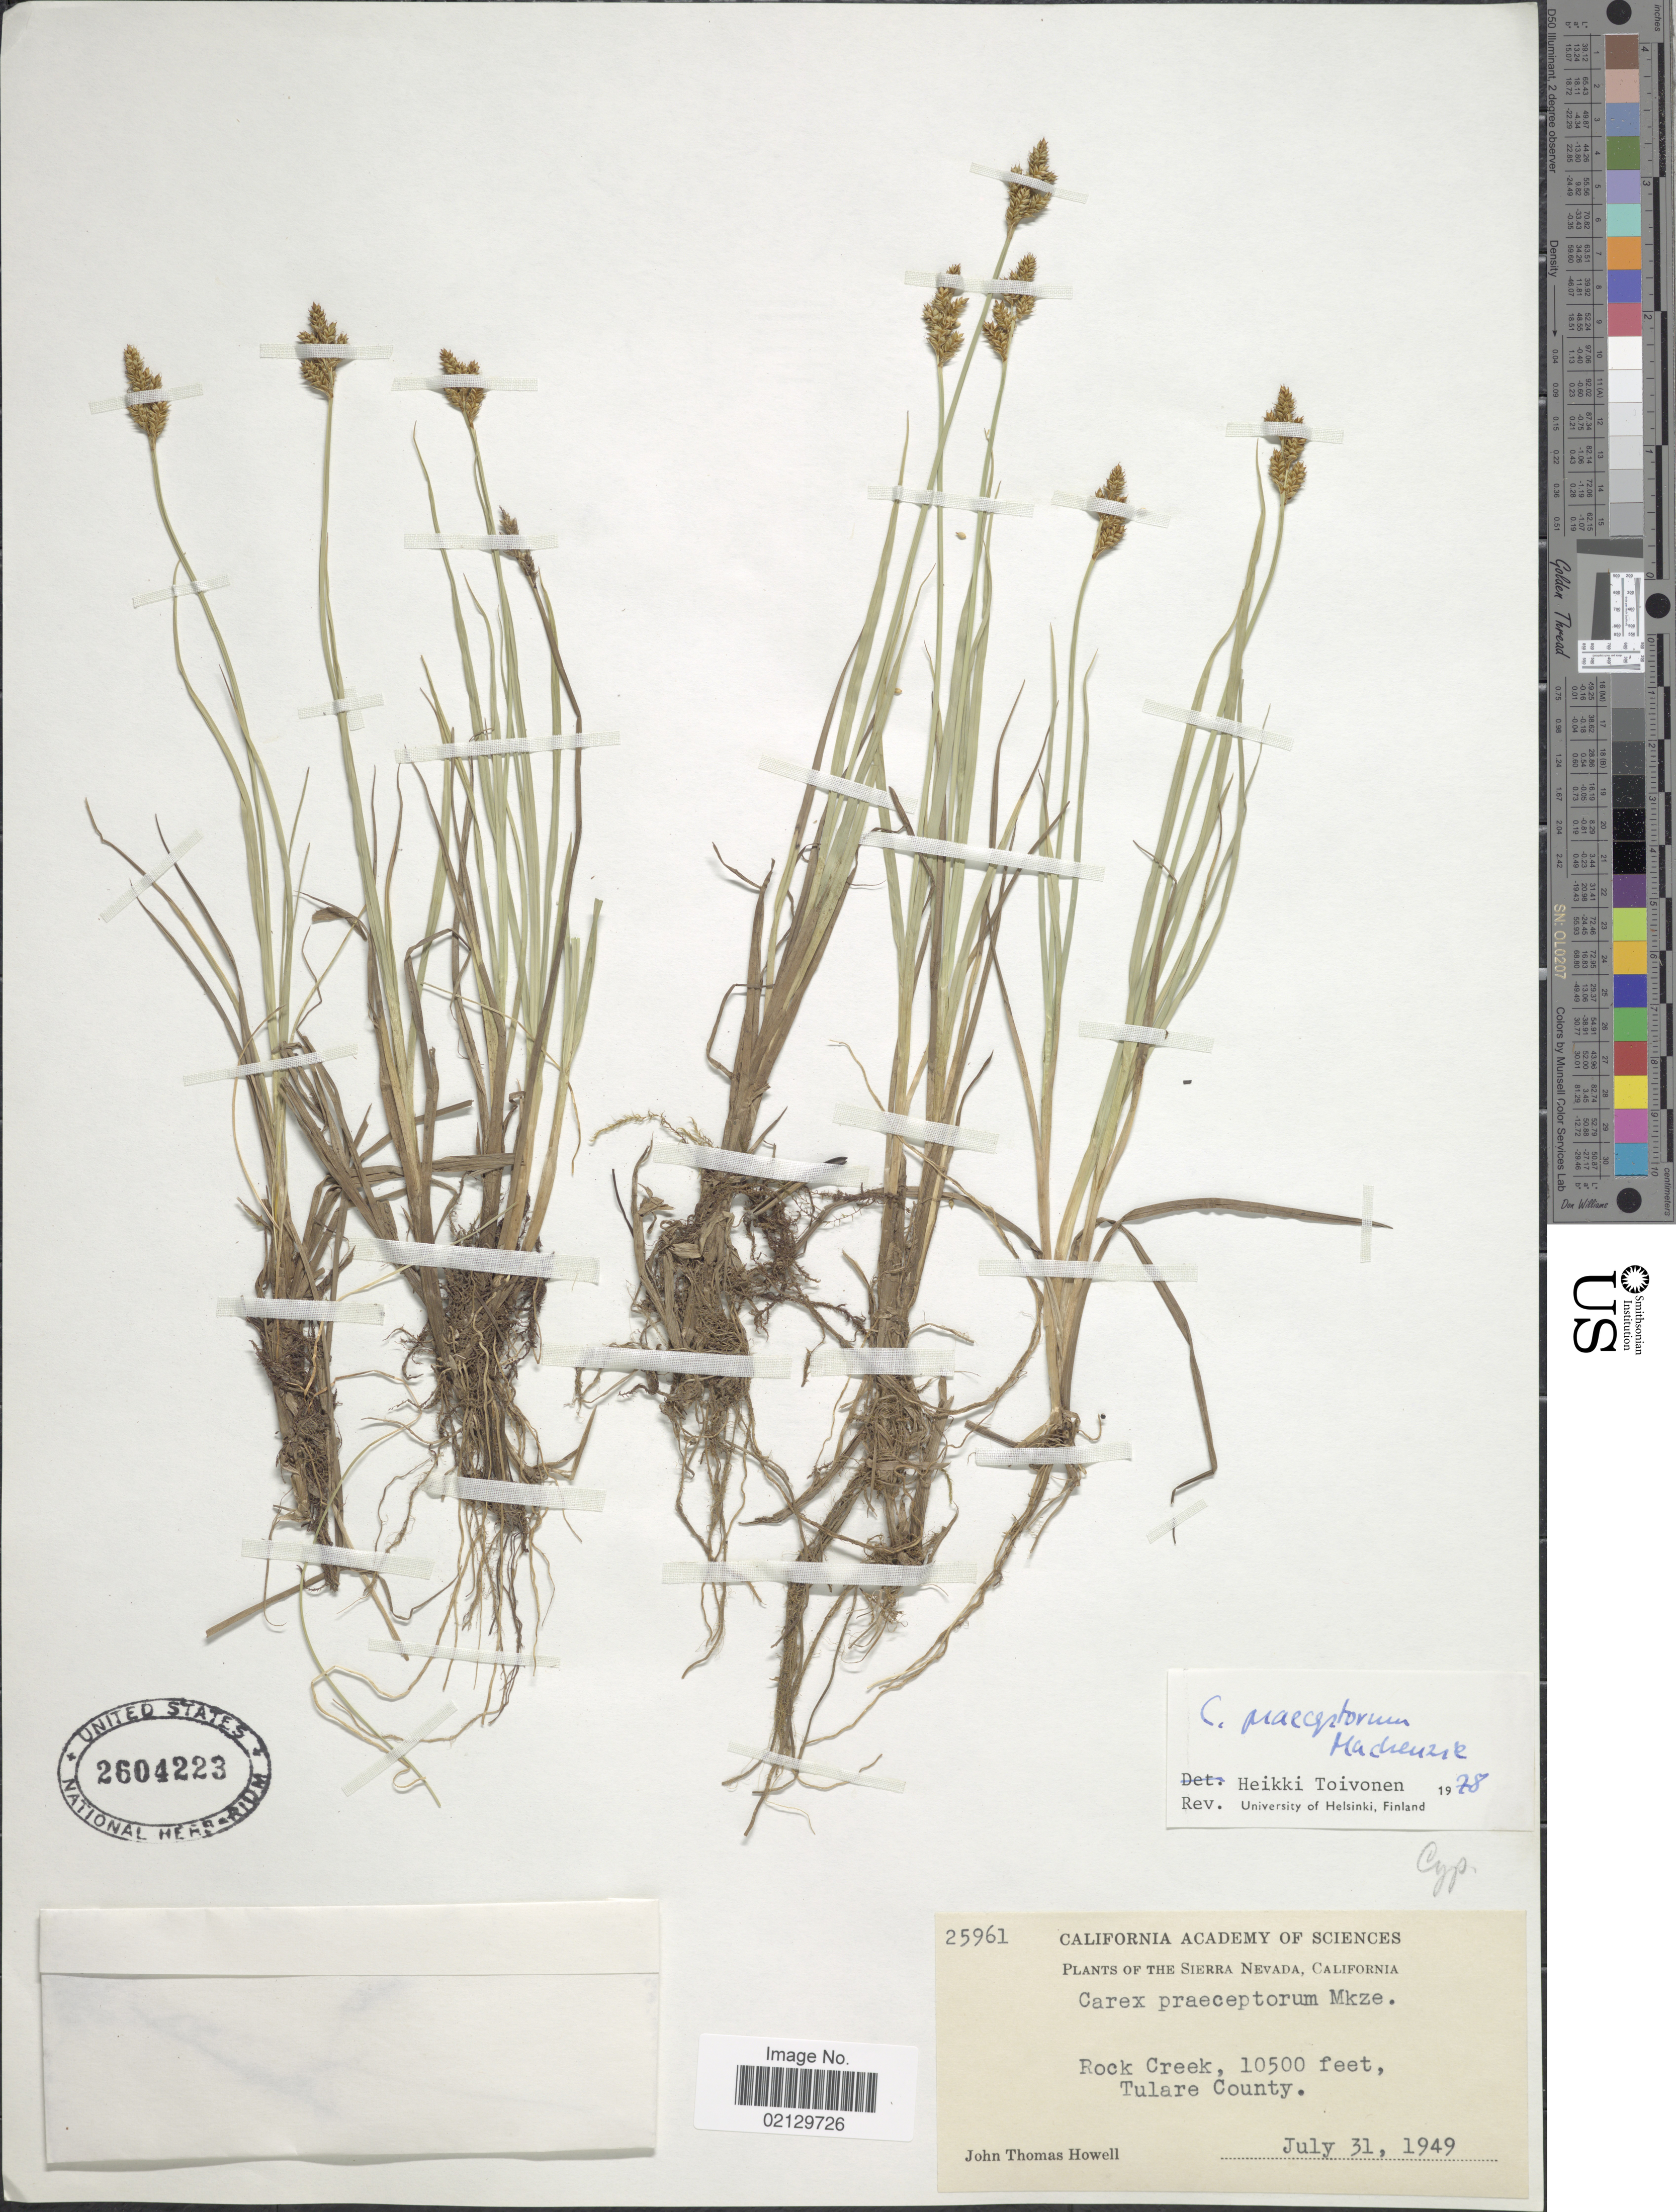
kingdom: Plantae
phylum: Tracheophyta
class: Liliopsida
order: Poales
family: Cyperaceae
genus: Carex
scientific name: Carex praeceptorum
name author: Mack.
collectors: J. T. Howell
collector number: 25961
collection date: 1949-07-31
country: United States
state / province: California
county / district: Tulare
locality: Sierra Nevada, California, Rock Creek, Tulare County.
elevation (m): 3200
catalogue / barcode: US 2604223